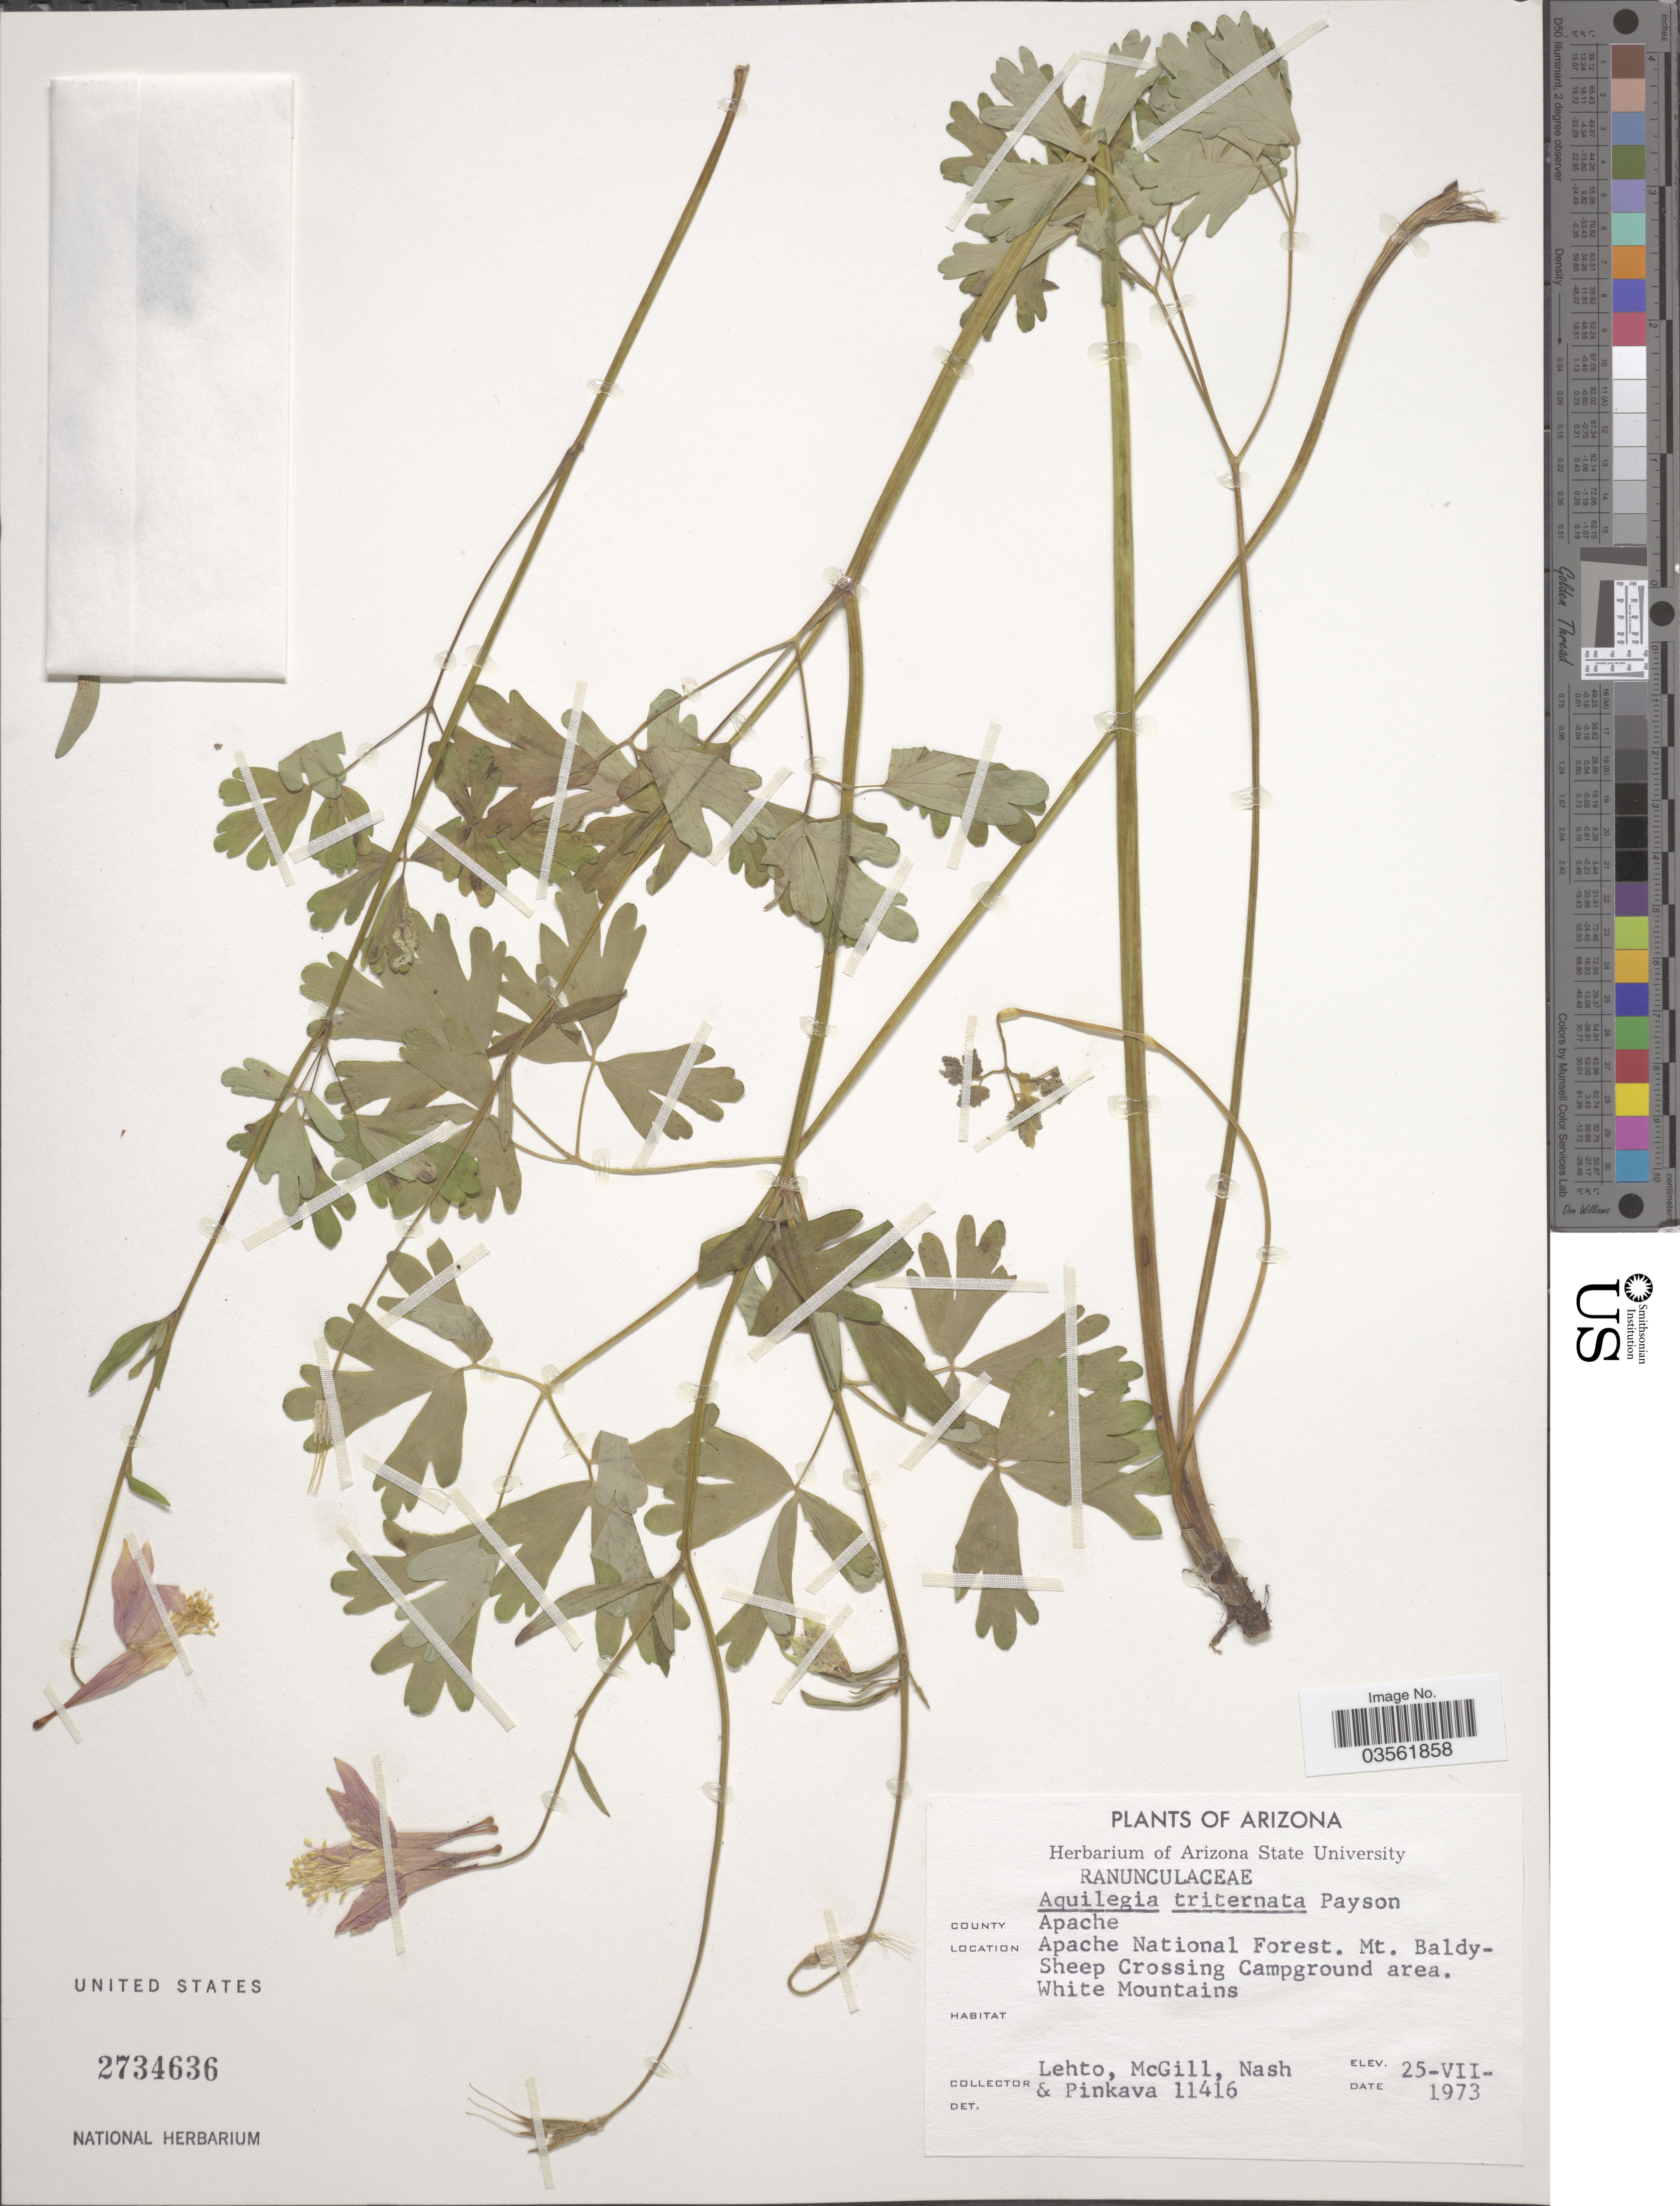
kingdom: Plantae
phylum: Tracheophyta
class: Magnoliopsida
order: Ranunculales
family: Ranunculaceae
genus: Aquilegia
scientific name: Aquilegia triternata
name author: Payson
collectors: -. Lehto, -. McGill, -- Nash & -. Pinkava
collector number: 11416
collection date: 1973-07-25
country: United States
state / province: Arizona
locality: County Apache. Apache National Forest. Mt. Baldy-Sheep Crossing Campground area. White Mountains.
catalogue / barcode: US 2734636